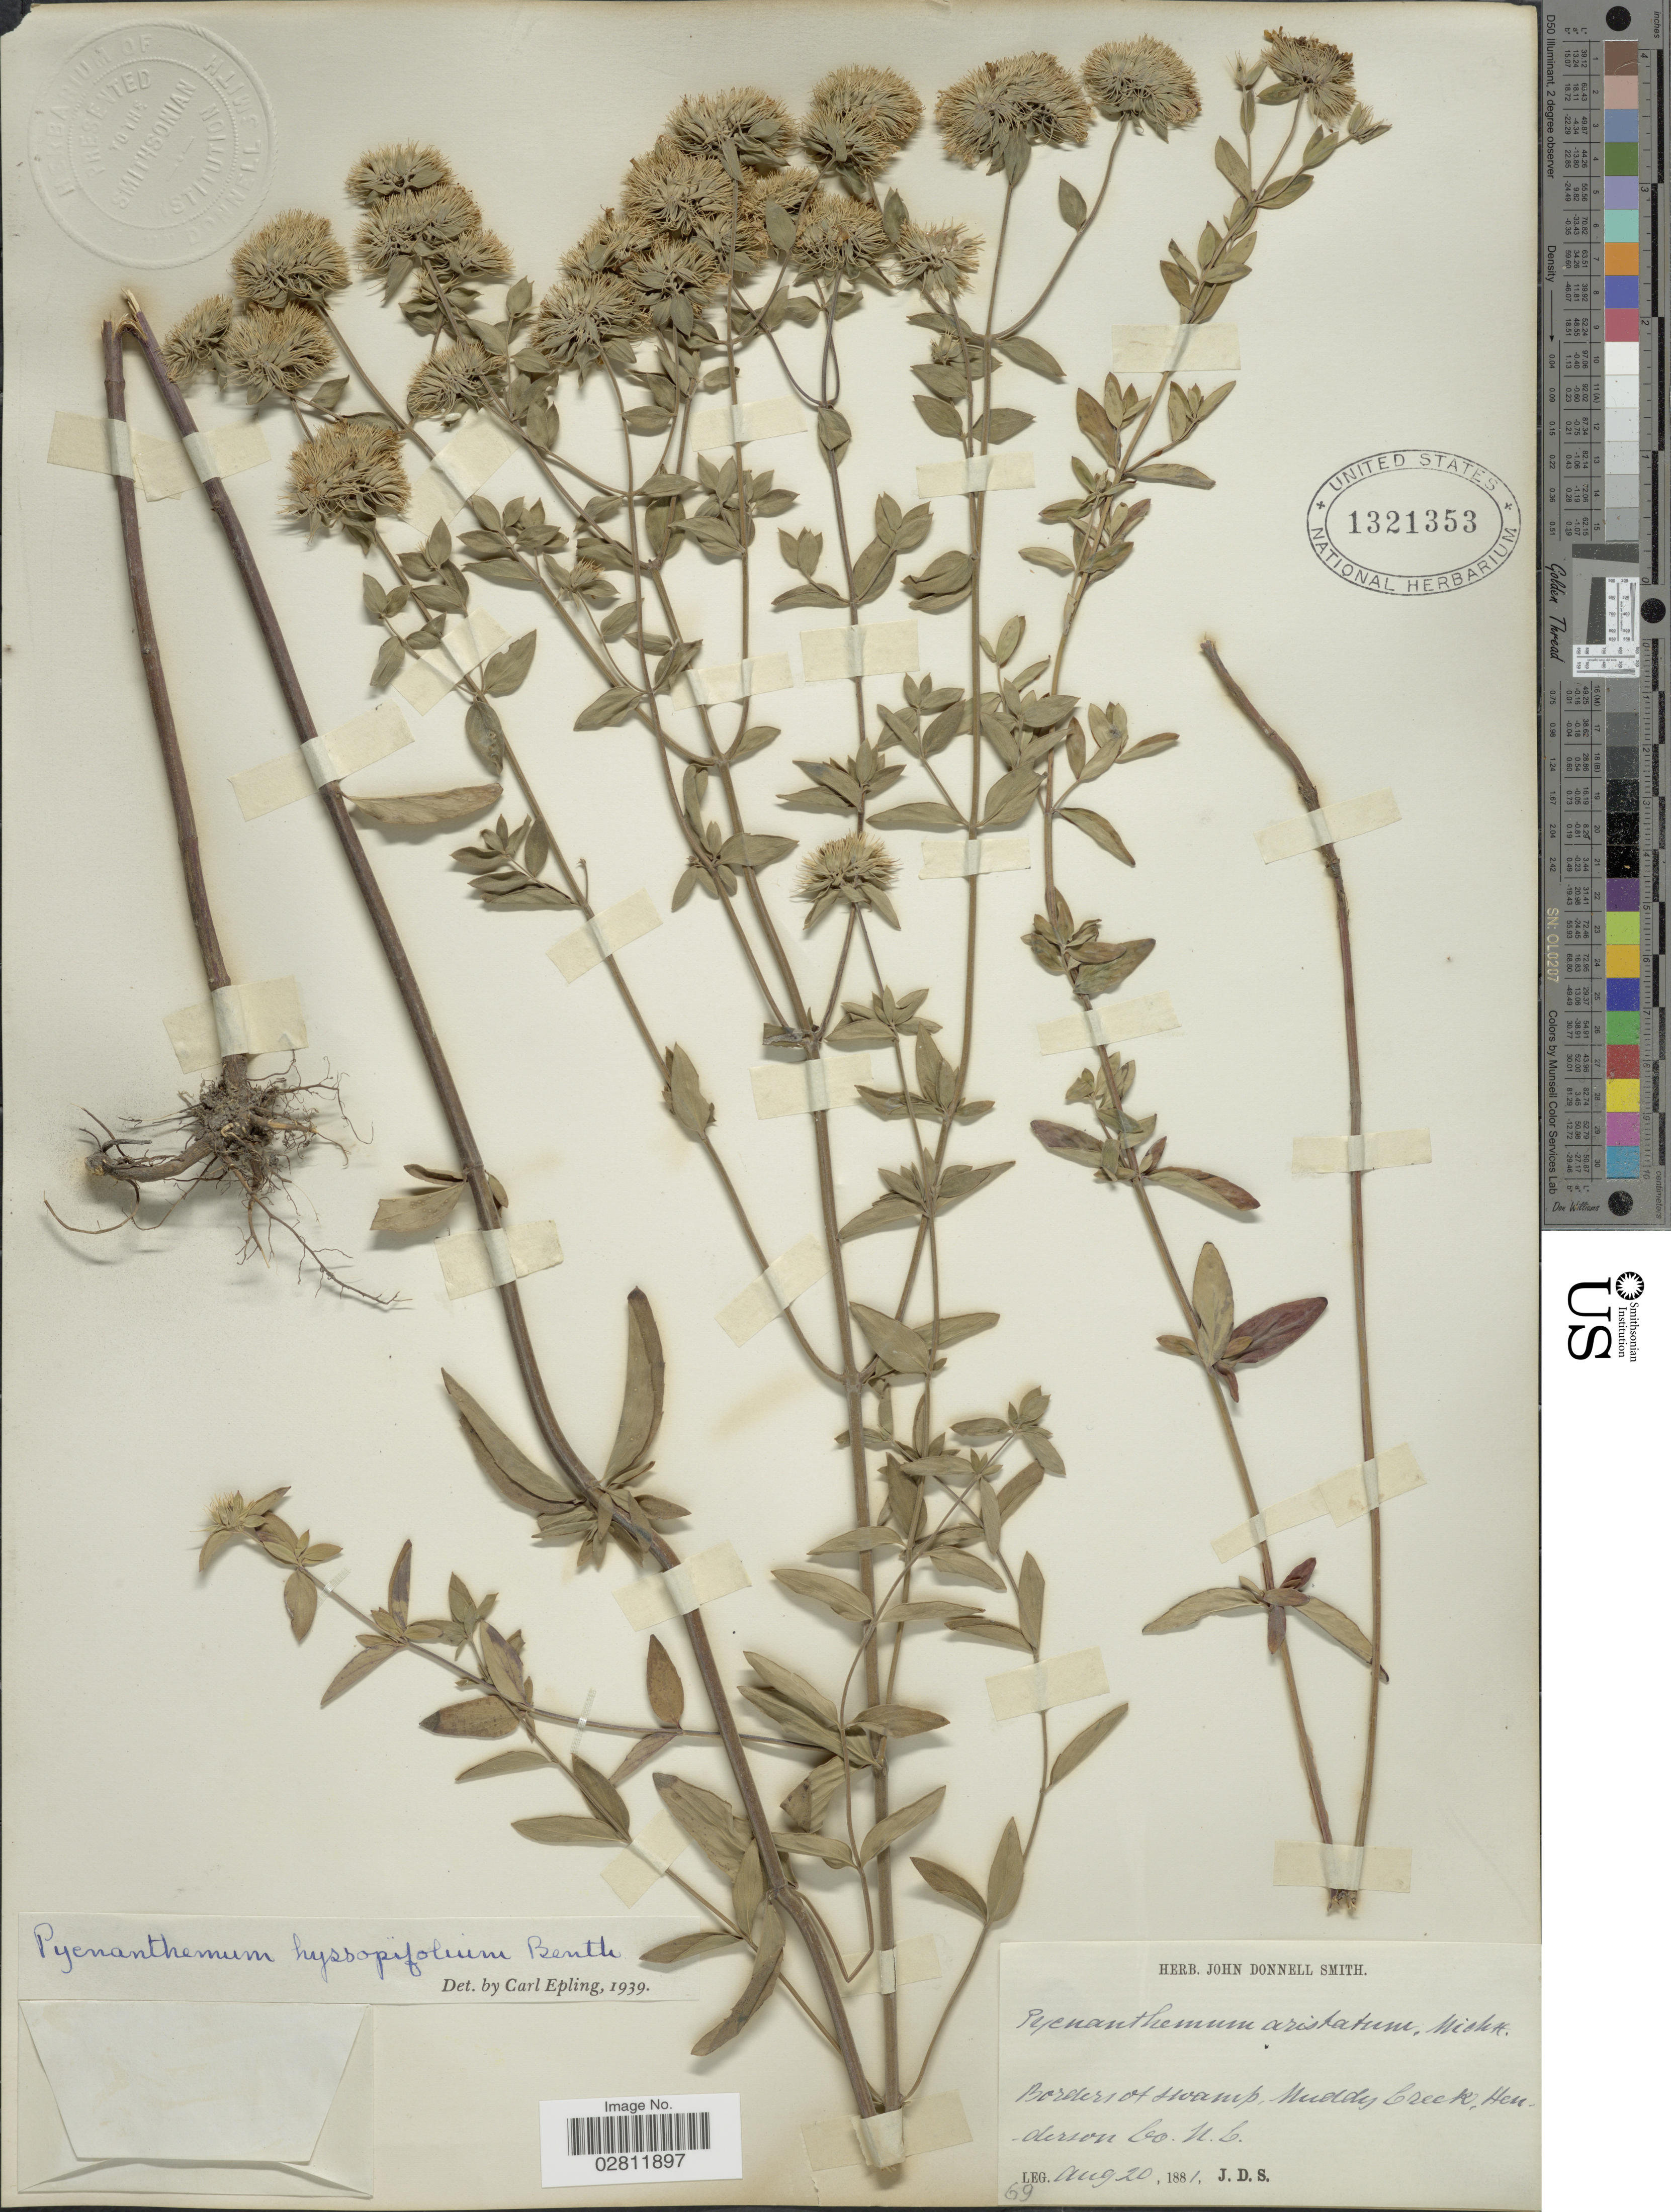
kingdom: Plantae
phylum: Tracheophyta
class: Magnoliopsida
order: Lamiales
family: Lamiaceae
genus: Pycnanthemum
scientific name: Pycnanthemum flexuosum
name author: (Walter) Britton, Stearns & Poggenb.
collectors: J. Donnell Smith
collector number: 69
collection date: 1881-08-20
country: United States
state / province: North Carolina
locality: Borders of swamp, Muddy Creek, Henderson Co.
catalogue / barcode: US 1321353